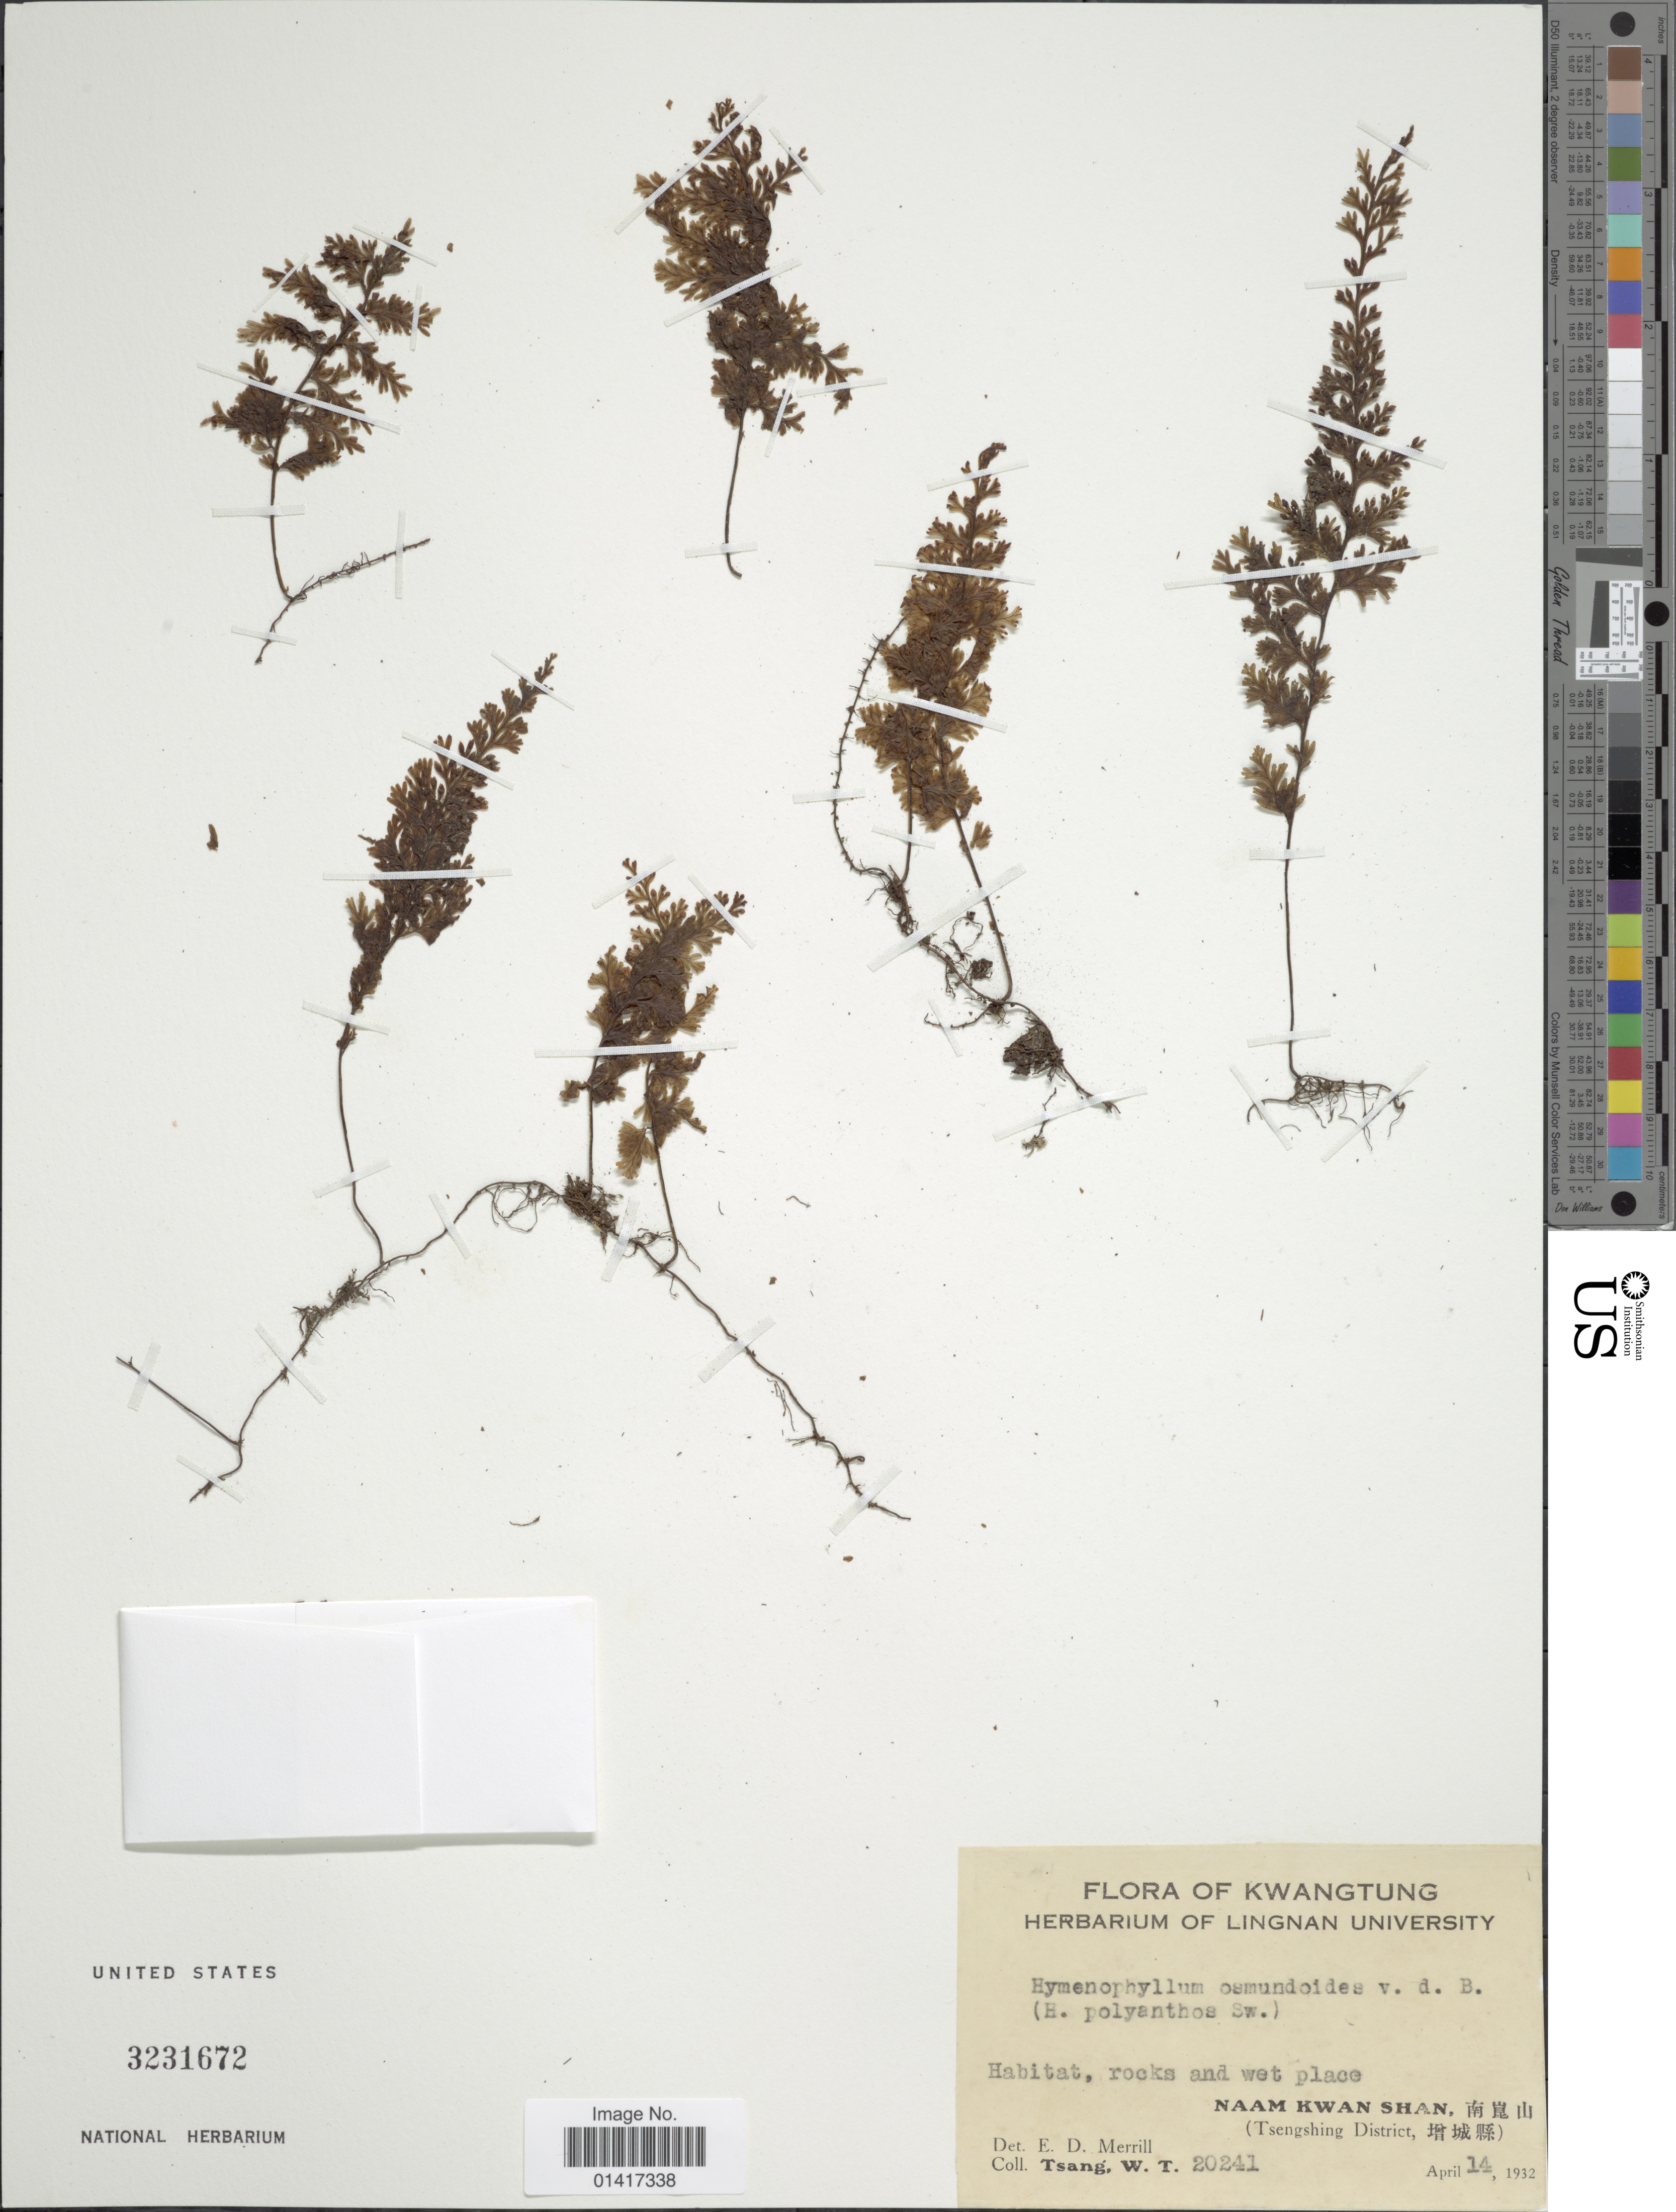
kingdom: Plantae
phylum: Tracheophyta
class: Polypodiopsida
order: Hymenophyllales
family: Hymenophyllaceae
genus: Hymenophyllum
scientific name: Hymenophyllum osmundoides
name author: Bosch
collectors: E. D. Merrill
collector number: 20241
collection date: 1932-04-14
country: China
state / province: Guangdong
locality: Naam Kwan Shan (Tsengshing District)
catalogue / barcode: US 3231672